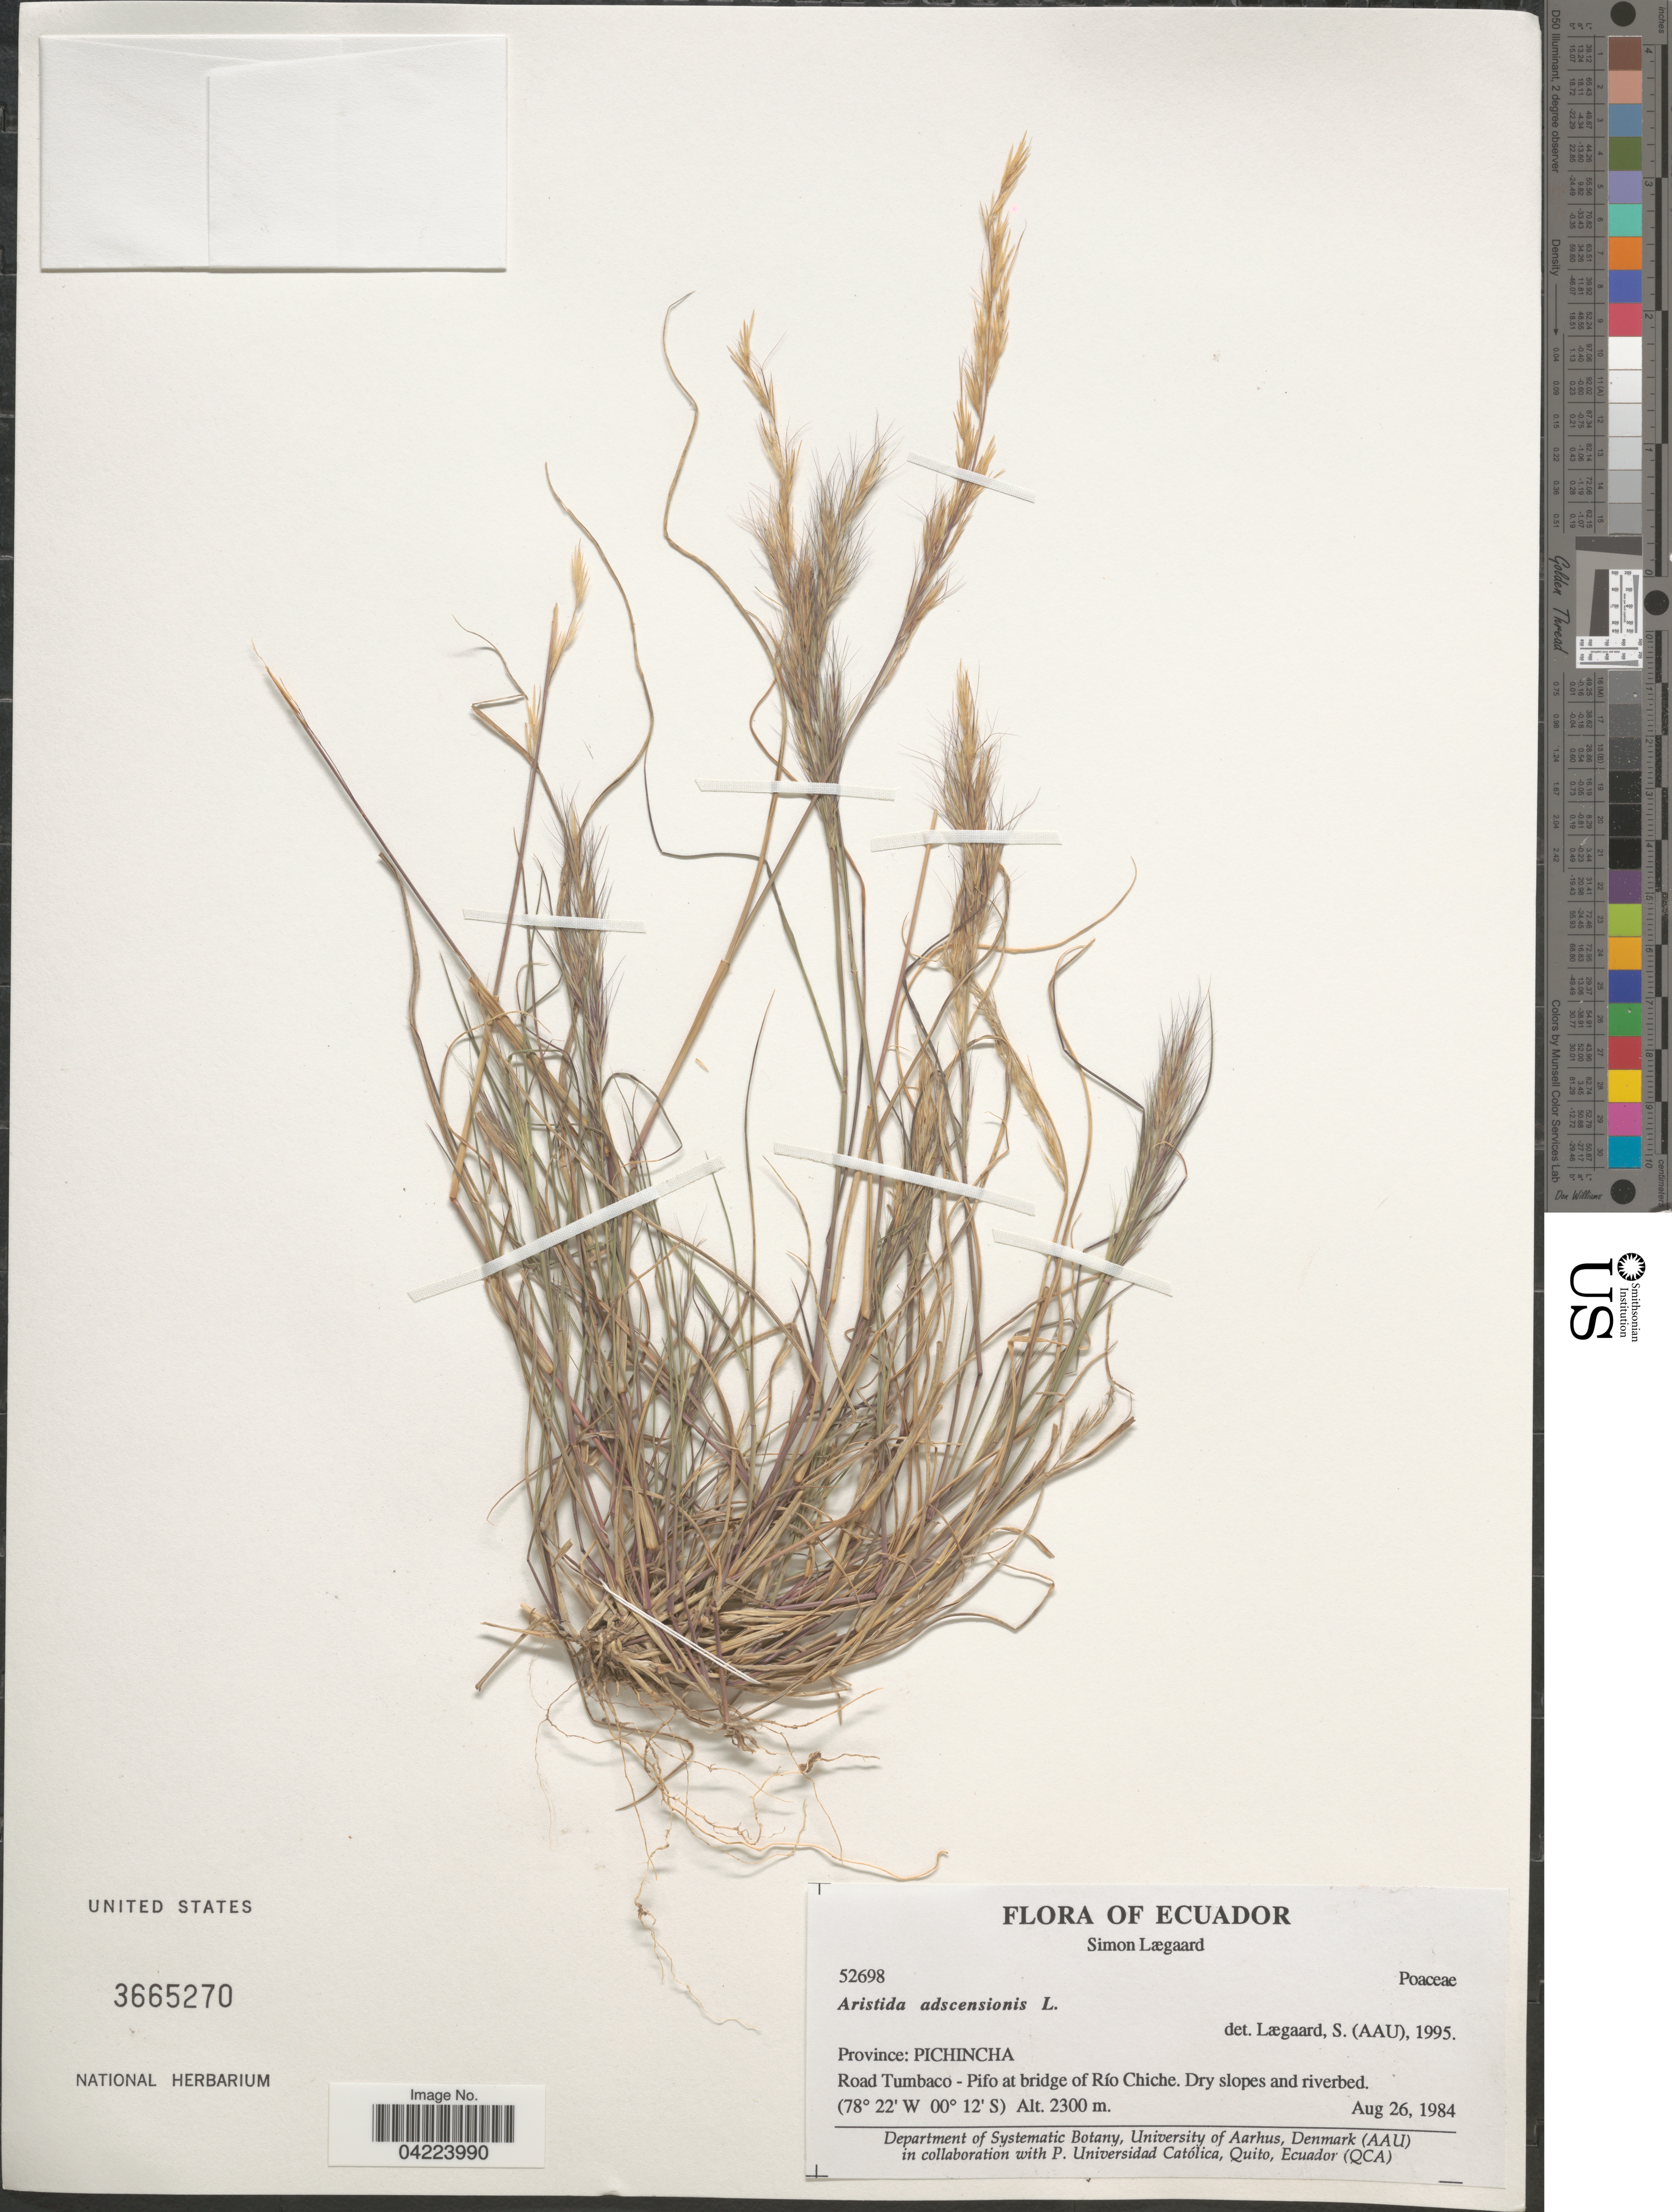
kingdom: Plantae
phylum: Tracheophyta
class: Liliopsida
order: Poales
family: Poaceae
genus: Aristida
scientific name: Aristida adscensionis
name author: L.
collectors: S. Lægaard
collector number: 52698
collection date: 1984-08-26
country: Ecuador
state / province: Pichincha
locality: Road Tumbaco - Pifo at bridge of Río Chiche. Dry slopes and riverbed.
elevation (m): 2300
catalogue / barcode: US 3665270